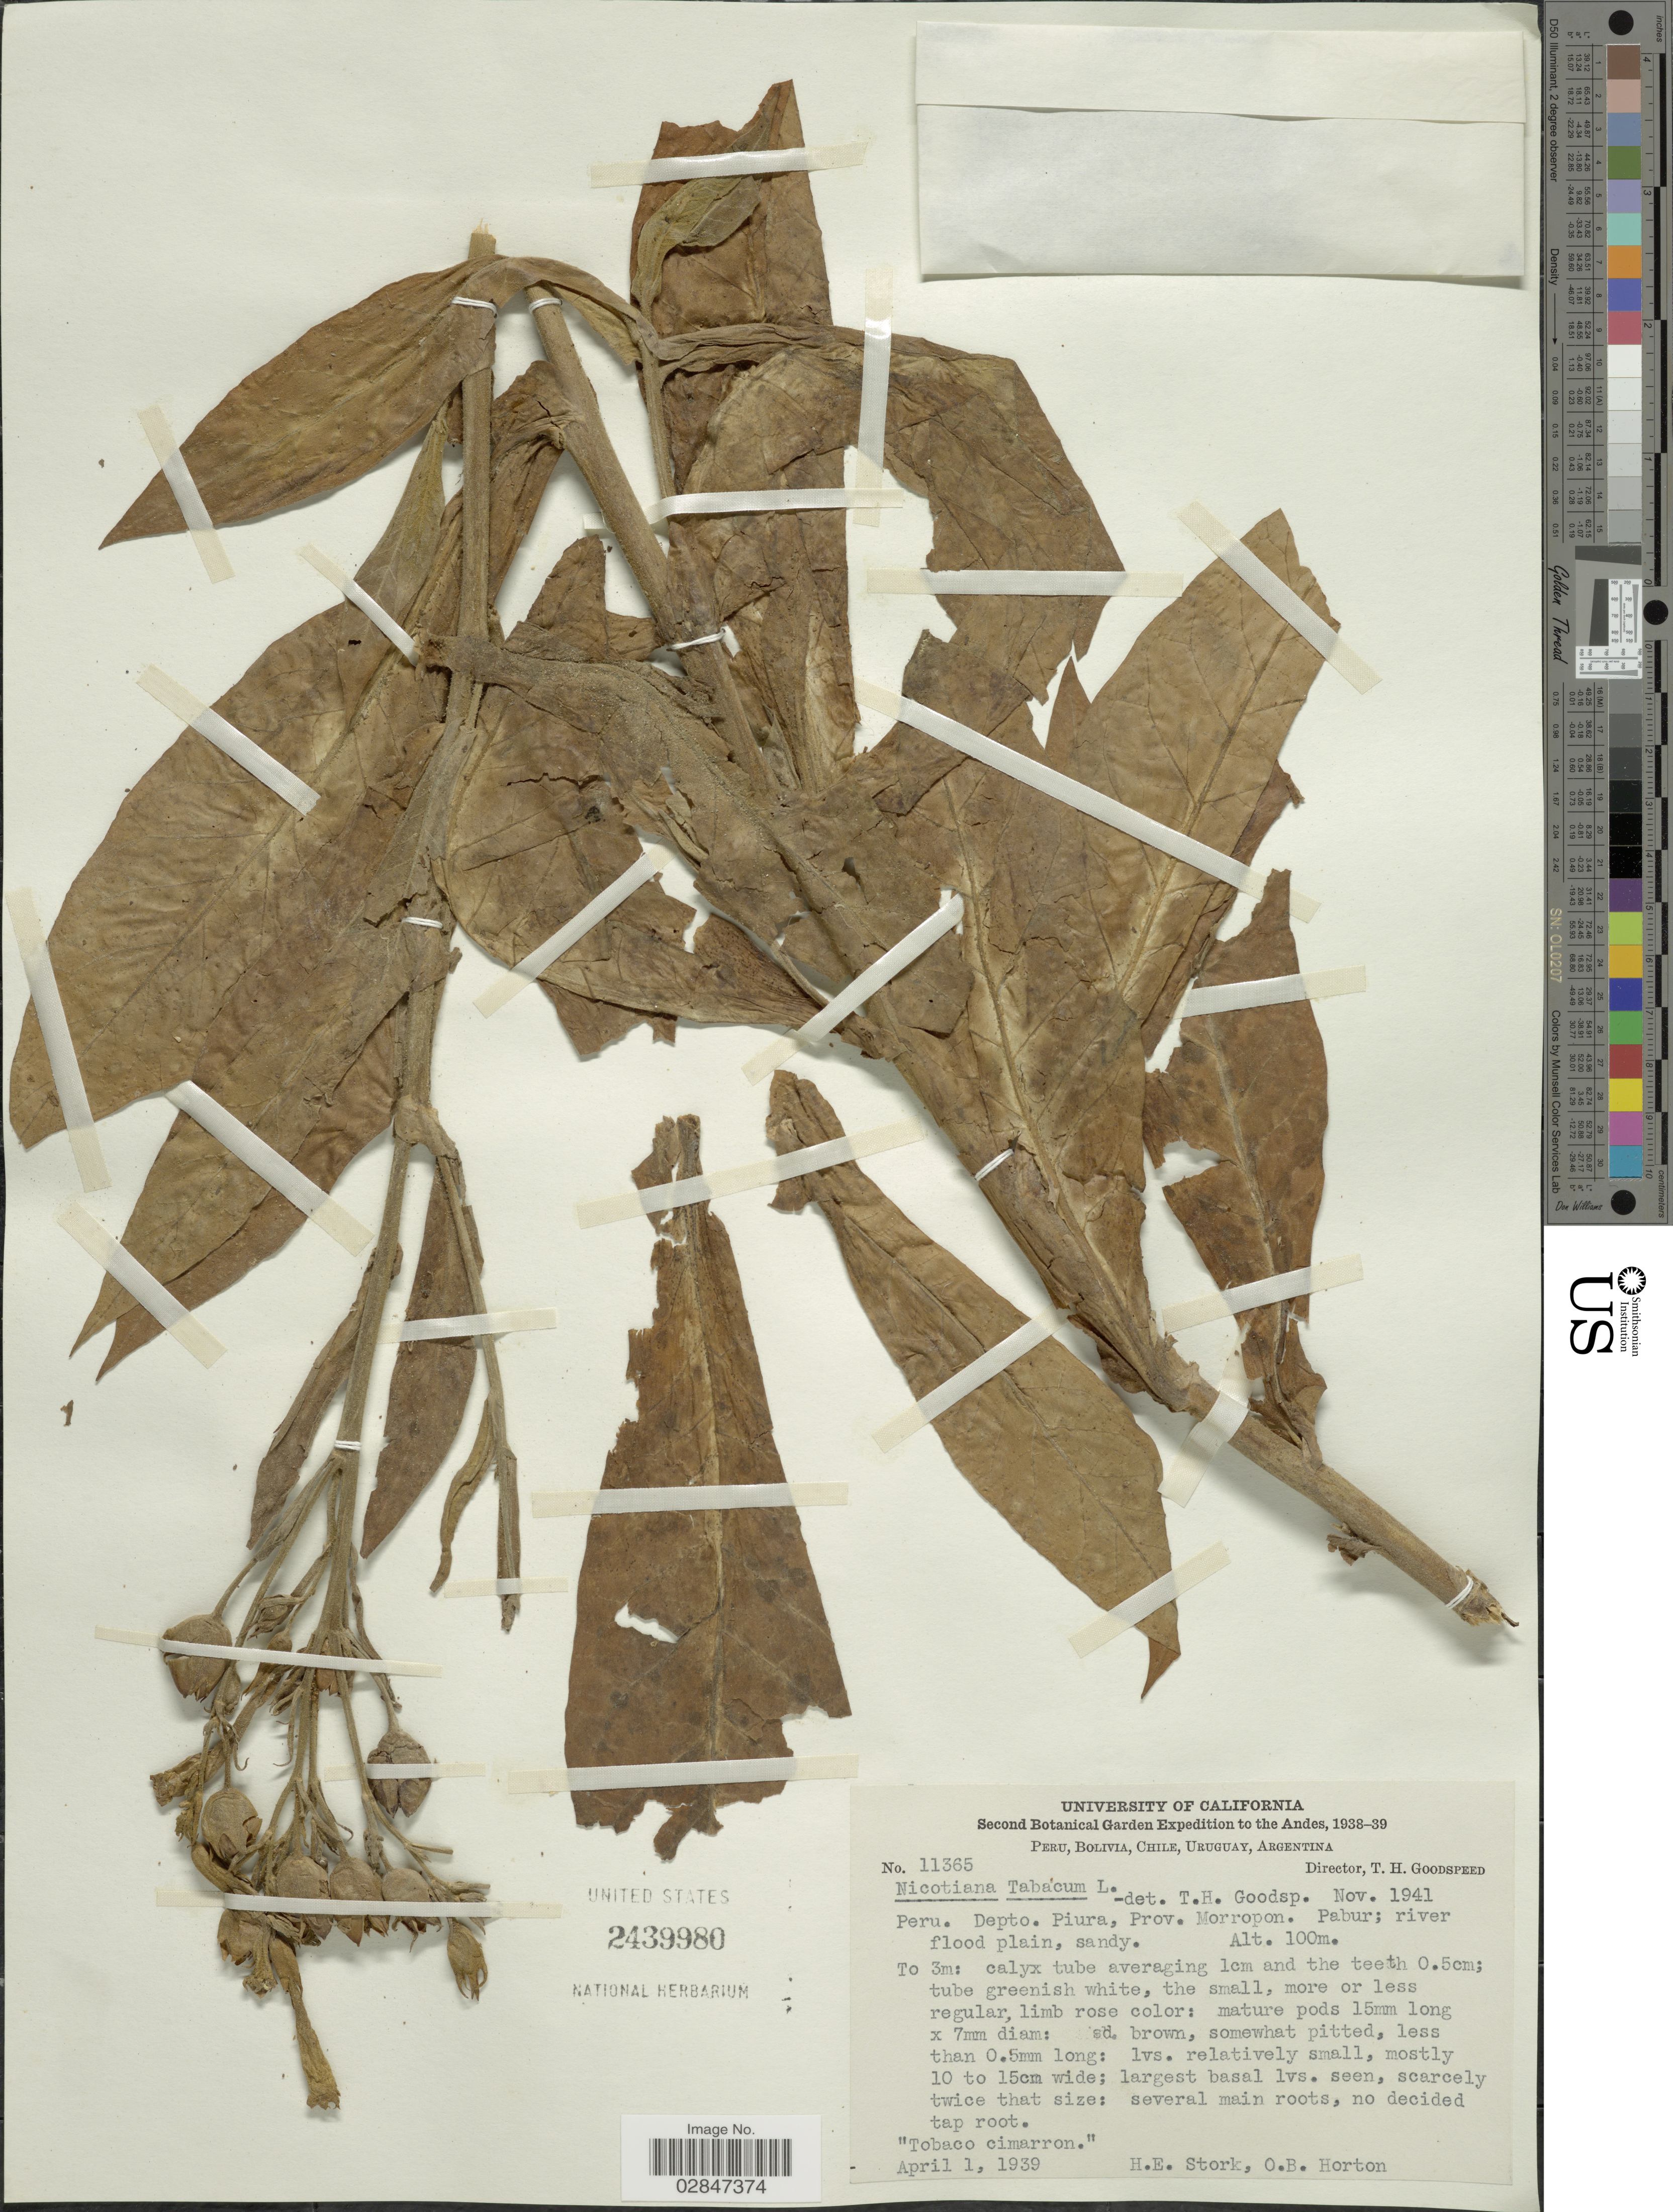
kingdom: Plantae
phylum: Tracheophyta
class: Magnoliopsida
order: Solanales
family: Solanaceae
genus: Nicotiana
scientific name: Nicotiana tabacum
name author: L.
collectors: H. E. Stork & O. B. Horton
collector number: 11365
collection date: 1939-04-01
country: Peru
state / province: Piura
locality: The Andes, Depto. Piura, Prov. Morropon, Pabur; river flood plain.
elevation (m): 100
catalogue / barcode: US 2439980